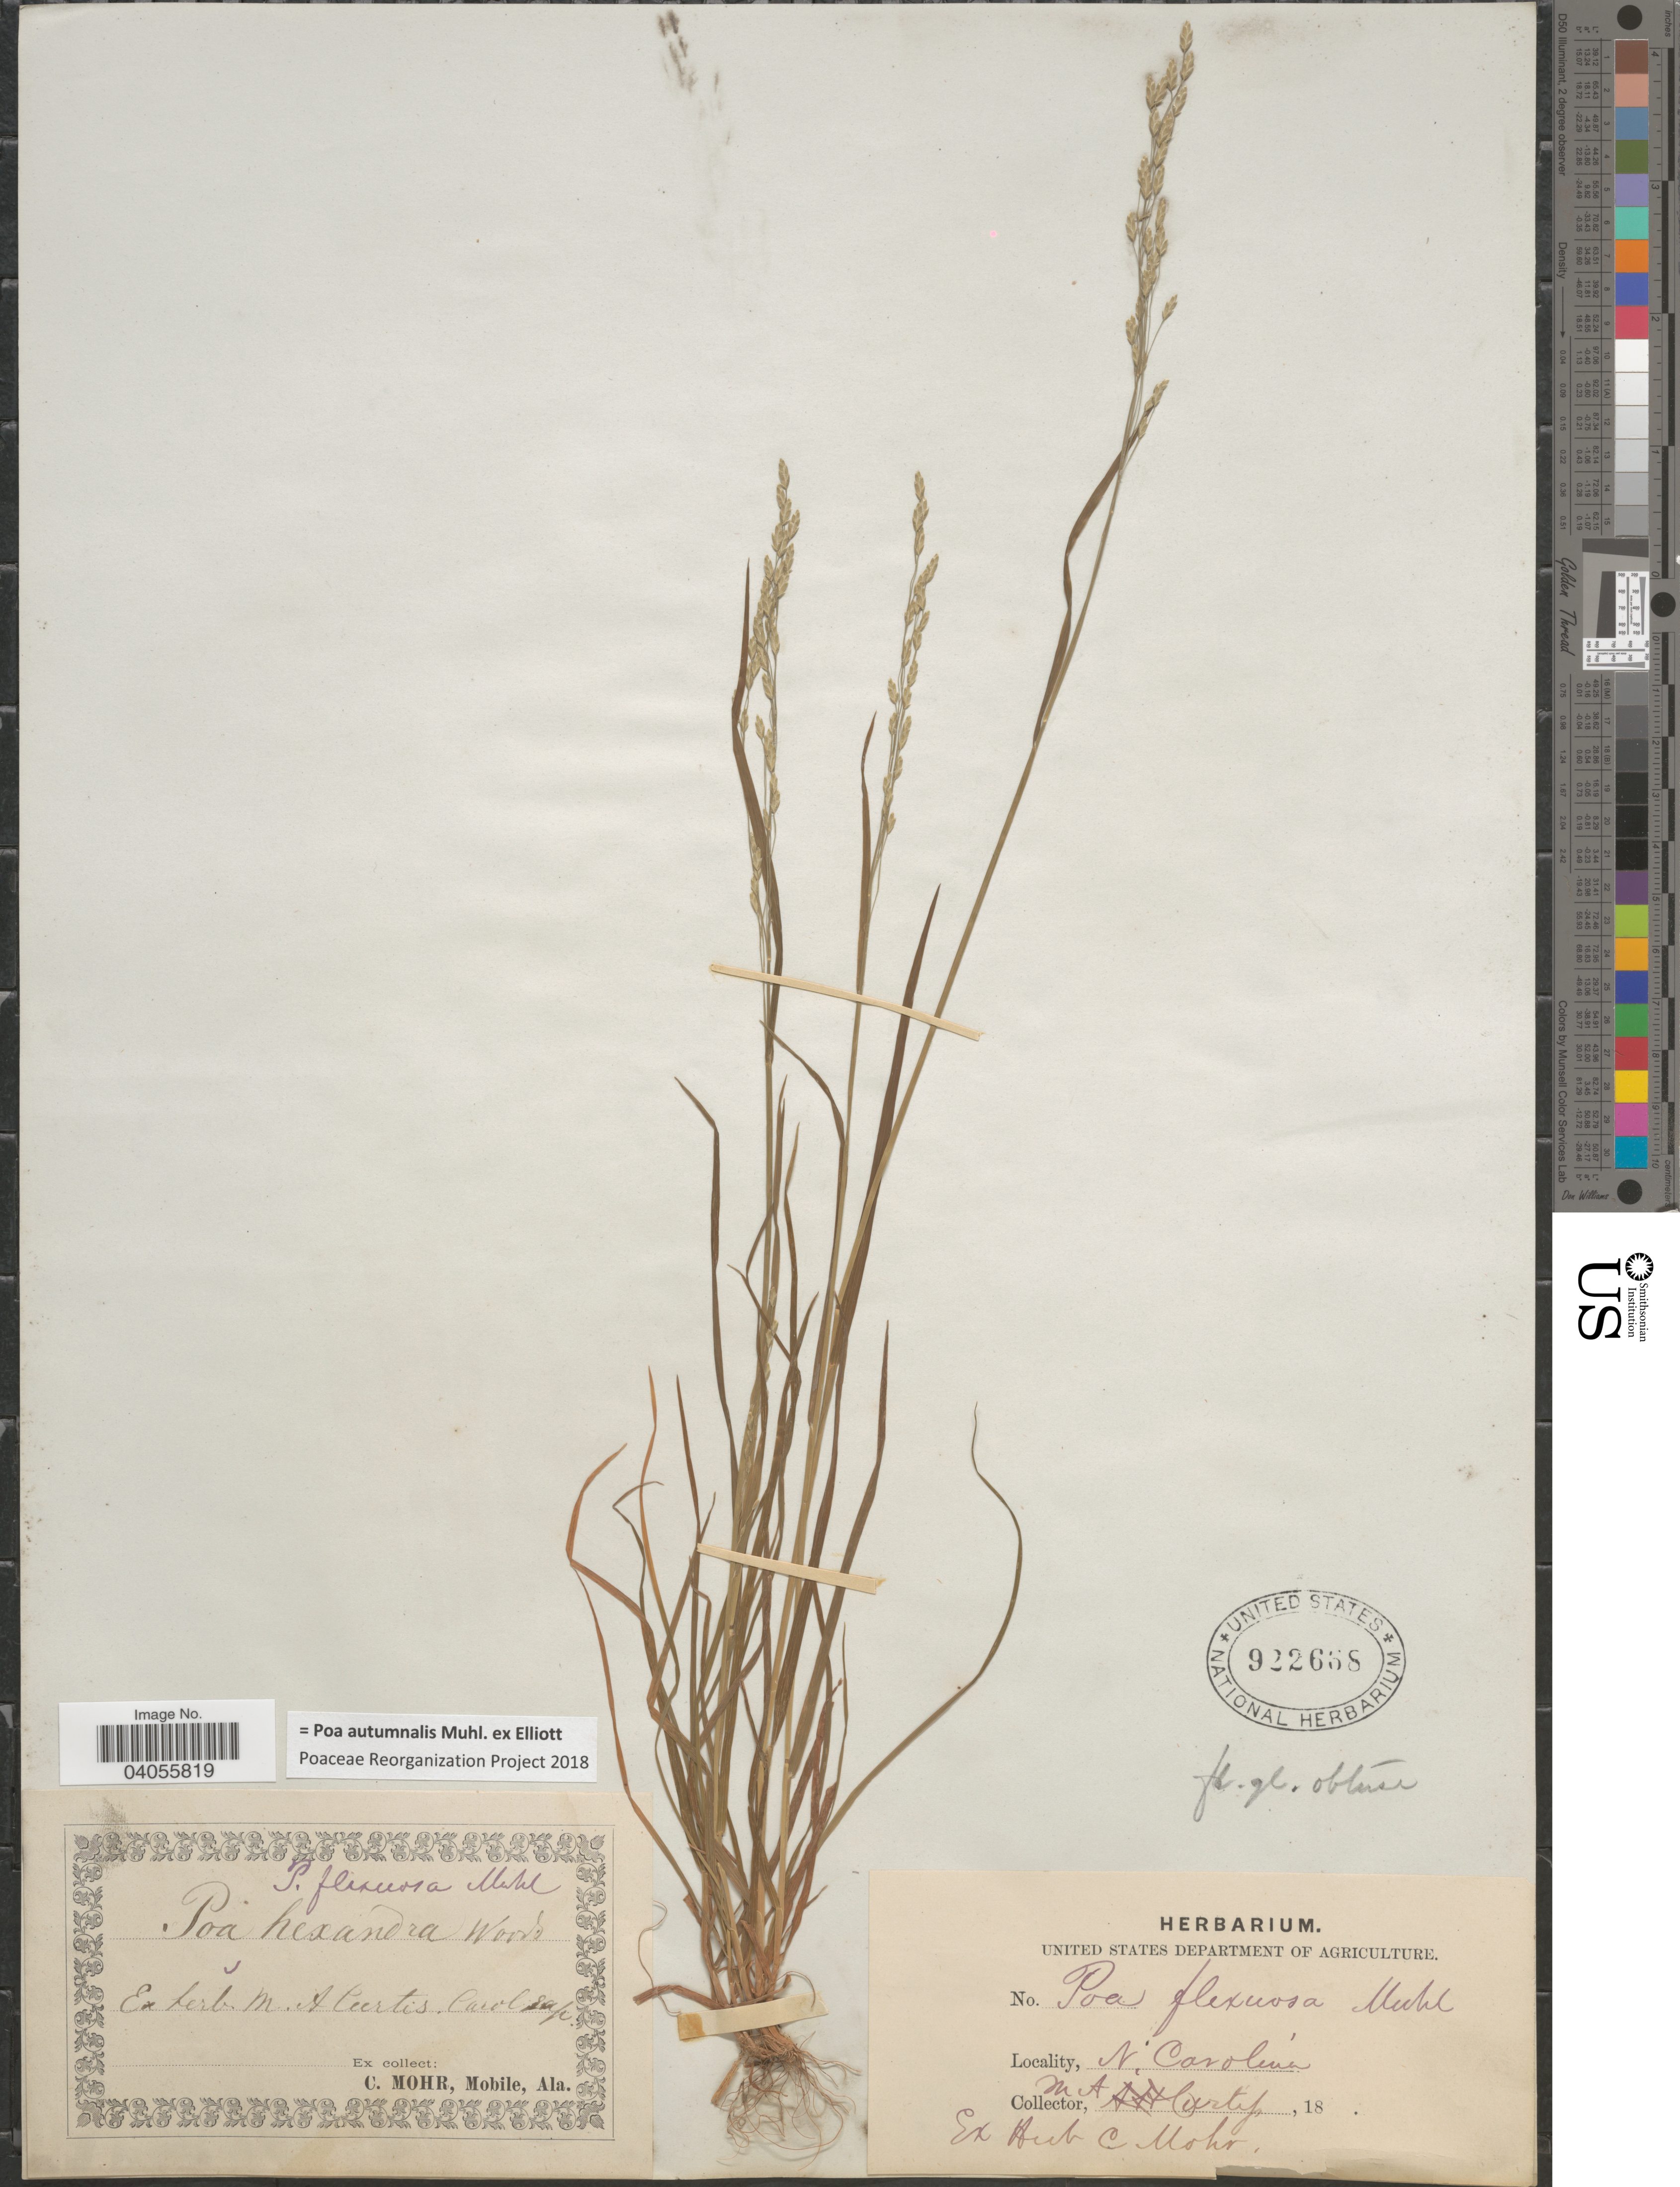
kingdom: Plantae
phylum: Tracheophyta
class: Liliopsida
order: Poales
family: Poaceae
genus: Poa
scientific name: Poa autumnalis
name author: Muhl. ex Elliott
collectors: C. T. Mohr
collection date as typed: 18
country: United States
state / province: North Carolina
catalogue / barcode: US 922668